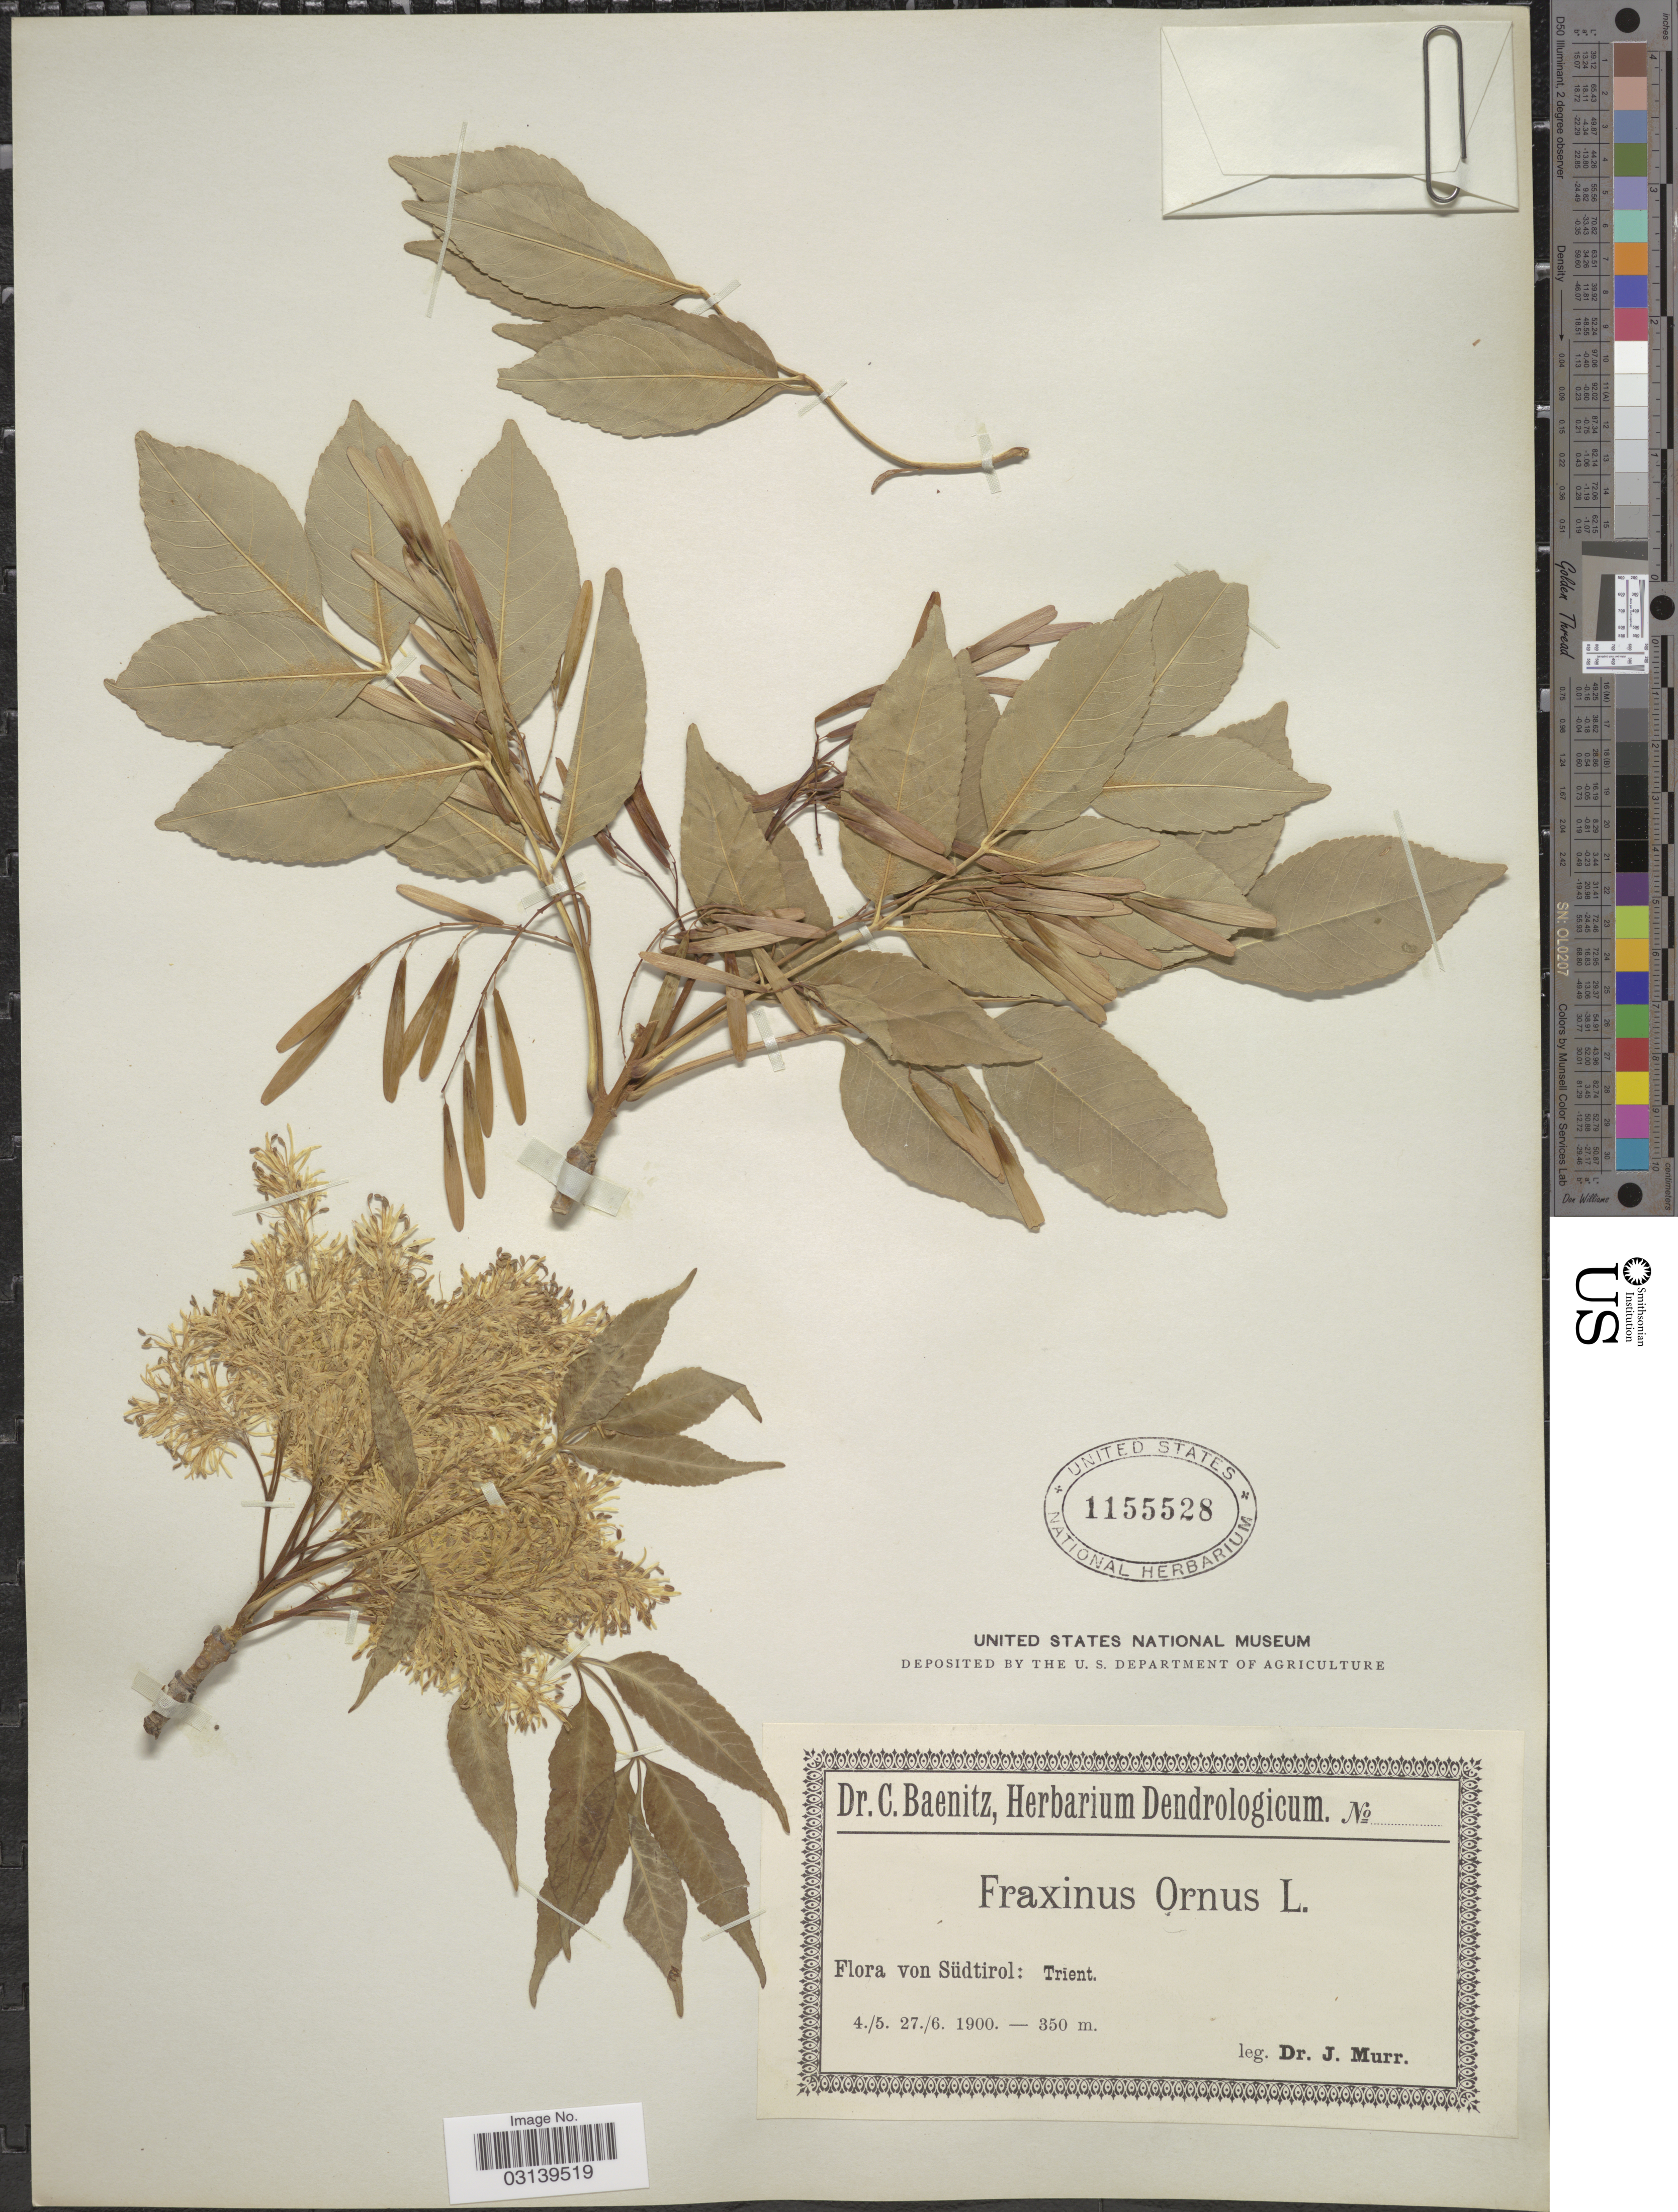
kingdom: Plantae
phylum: Tracheophyta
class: Magnoliopsida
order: Lamiales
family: Oleaceae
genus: Fraxinus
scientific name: Fraxinus ornus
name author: L.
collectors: J. Murr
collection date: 1900-05-04/1900-06-27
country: Italy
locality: Südtirol: Trient.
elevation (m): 350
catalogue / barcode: US 1155528